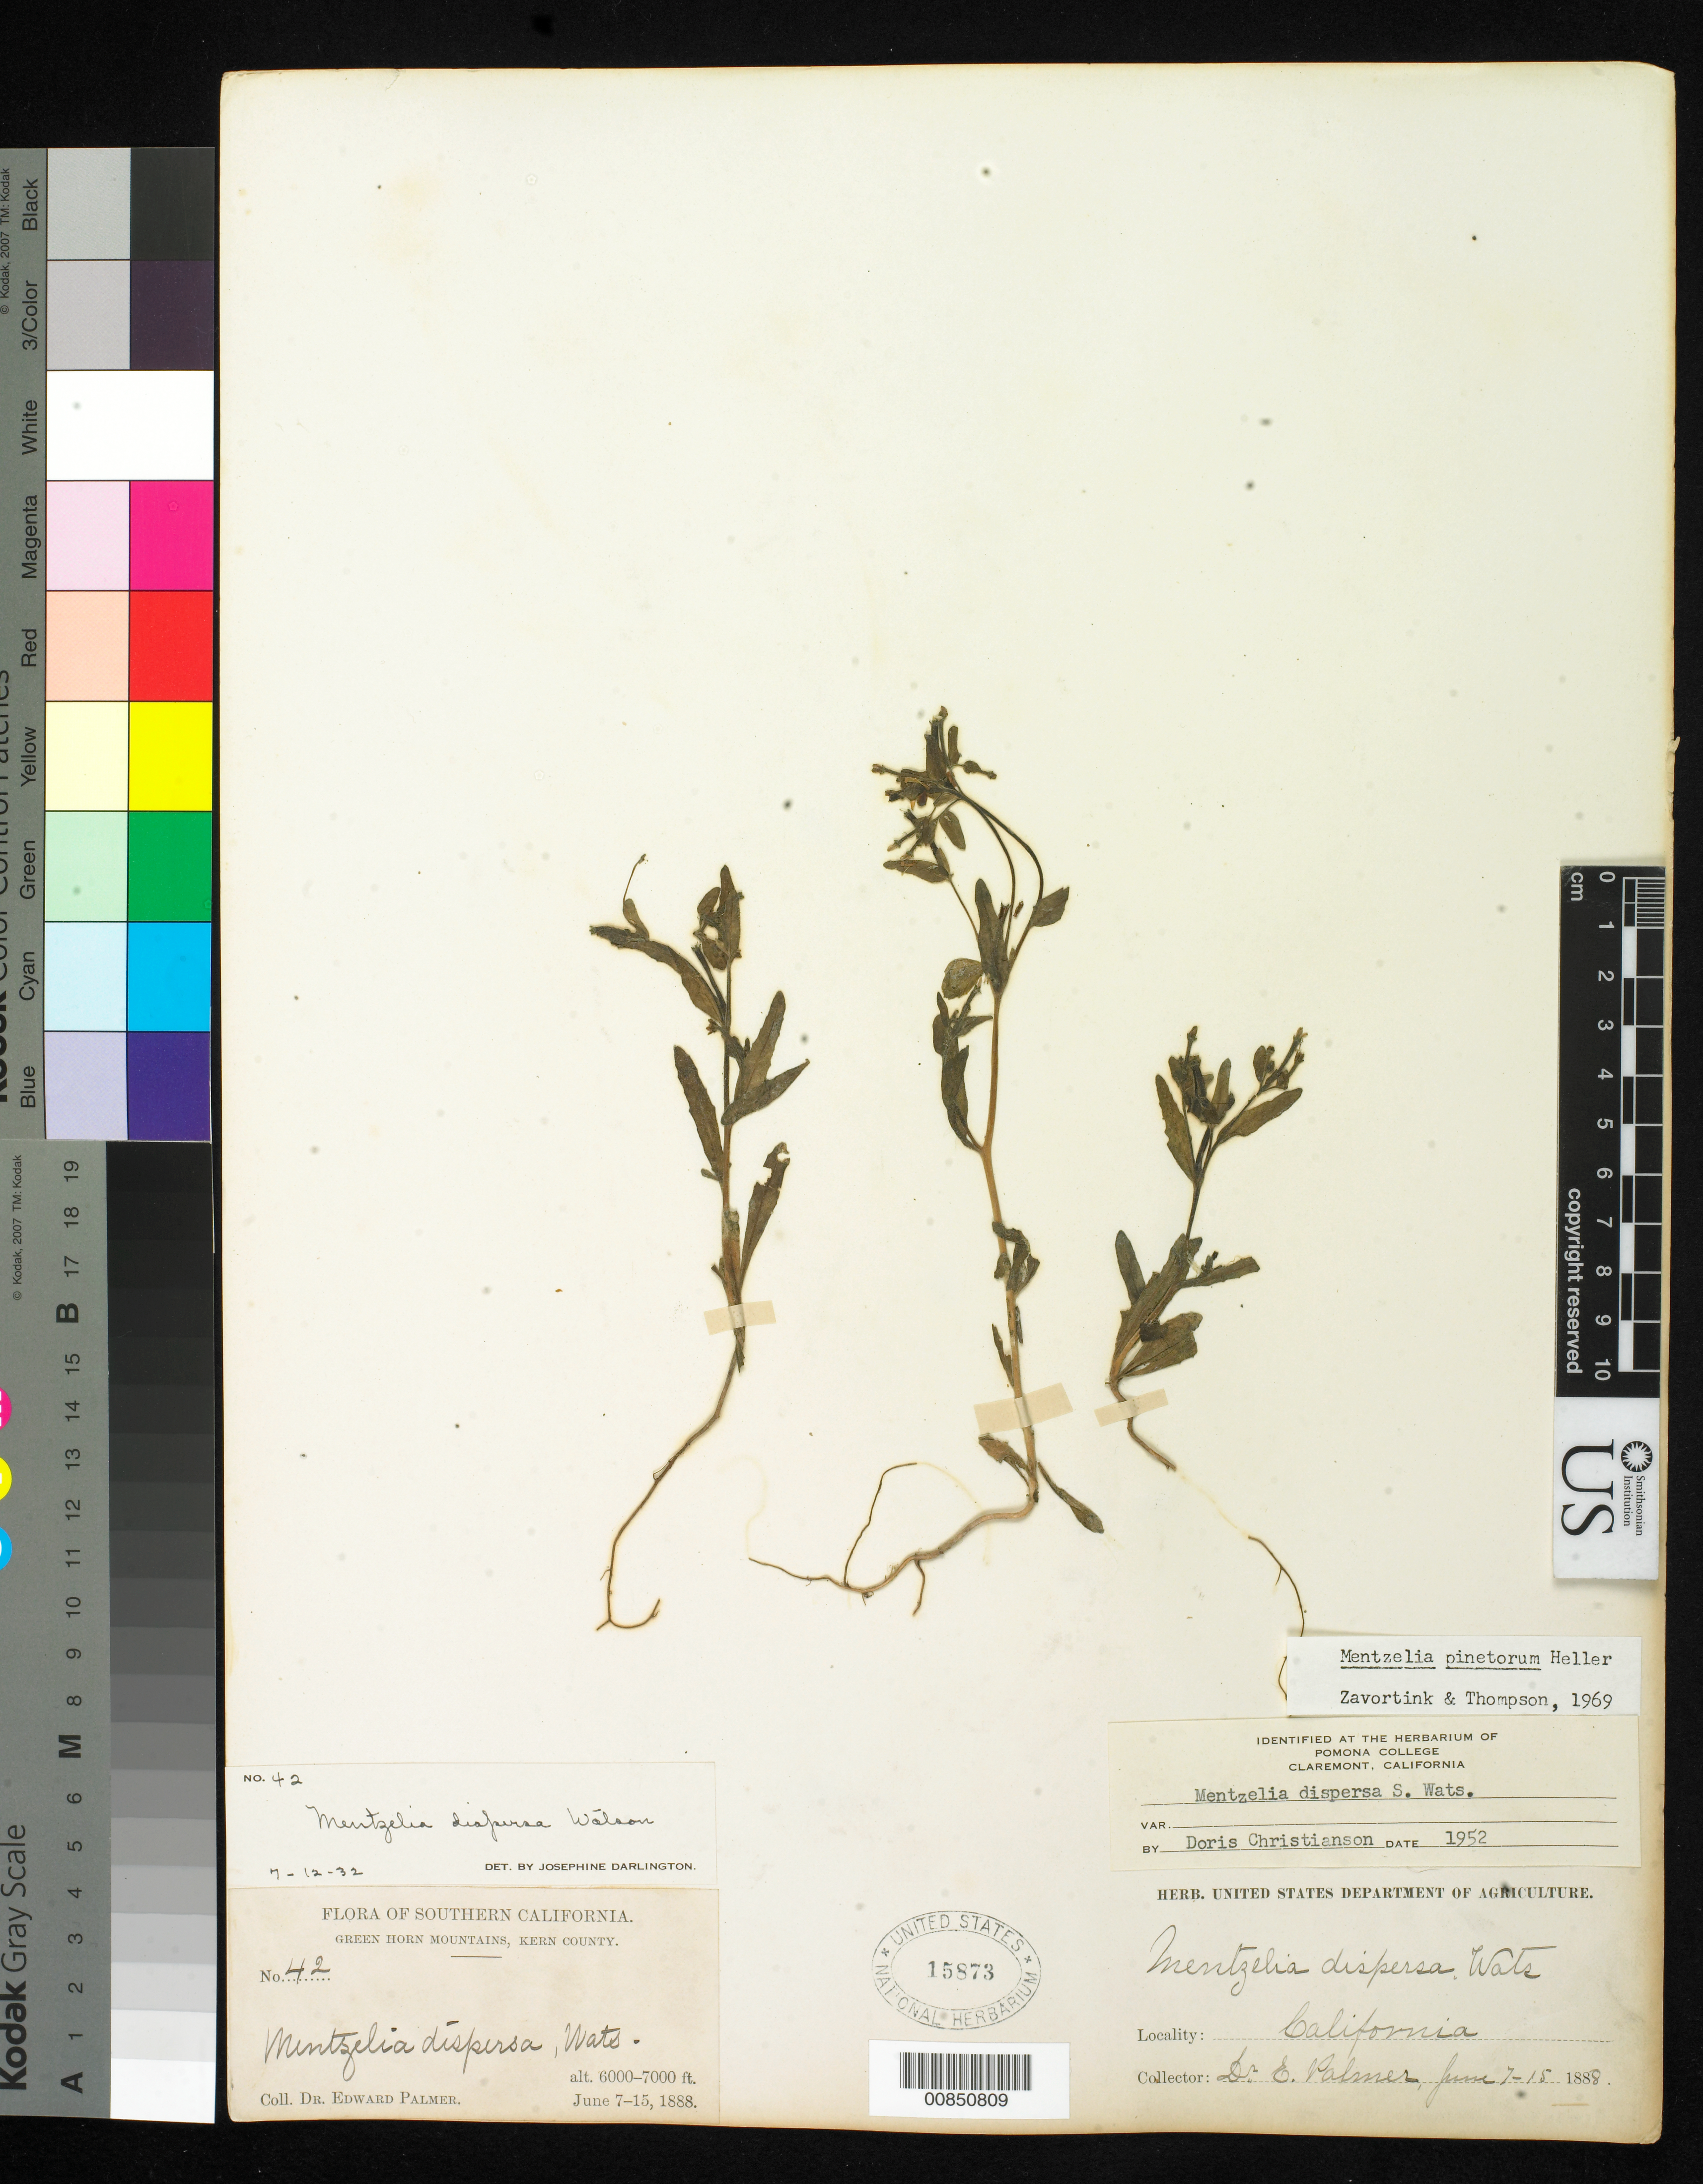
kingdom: Plantae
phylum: Tracheophyta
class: Magnoliopsida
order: Cornales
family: Loasaceae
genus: Mentzelia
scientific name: Mentzelia pinetorum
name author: A. Heller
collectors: E. Palmer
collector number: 42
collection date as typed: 07 Jun 1888 to 15 Jun 1888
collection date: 1888-06-07/1888-06-15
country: United States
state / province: California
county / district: Kern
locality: Green Horn Mountains, Kern County, California.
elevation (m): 1829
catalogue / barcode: US 15873